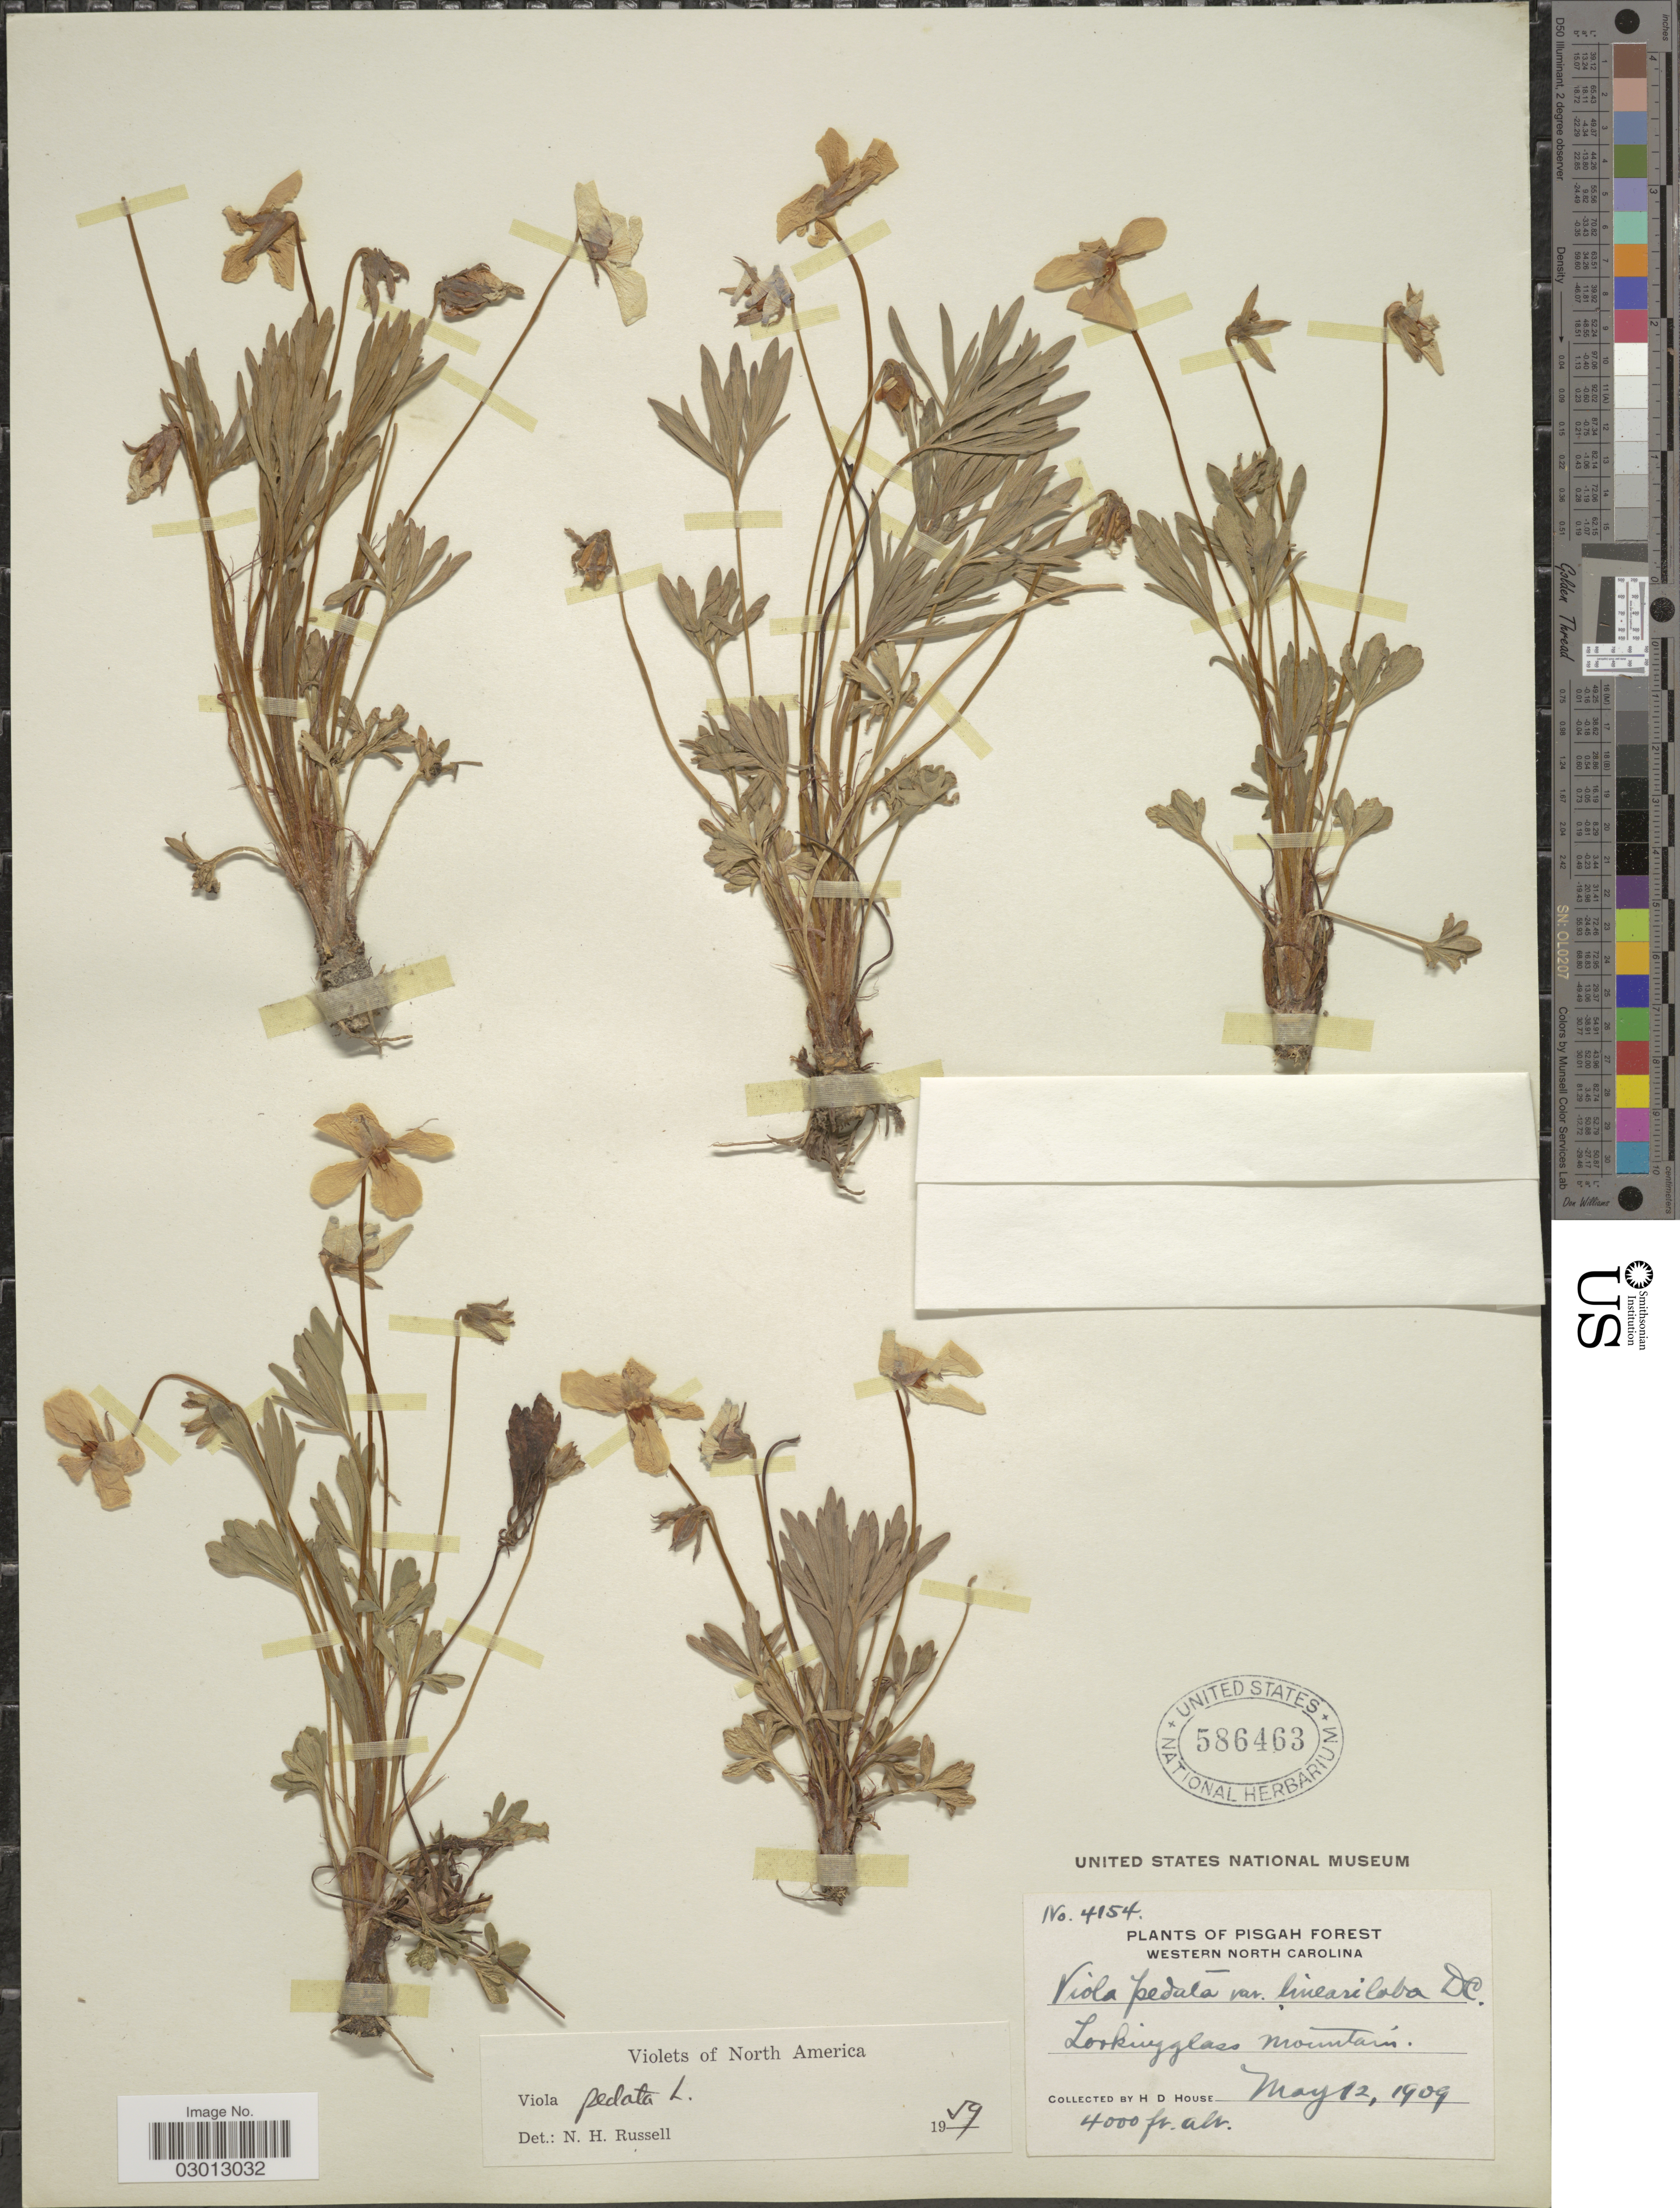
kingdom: Plantae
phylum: Tracheophyta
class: Magnoliopsida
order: Malpighiales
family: Violaceae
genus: Viola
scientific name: Viola pedata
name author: L.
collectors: H. D. House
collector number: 4154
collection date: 1909-05-12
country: United States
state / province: North Carolina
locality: Pisgah Forest. Western North Carolina. Lookingglass mountain.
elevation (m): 1219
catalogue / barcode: US 586463